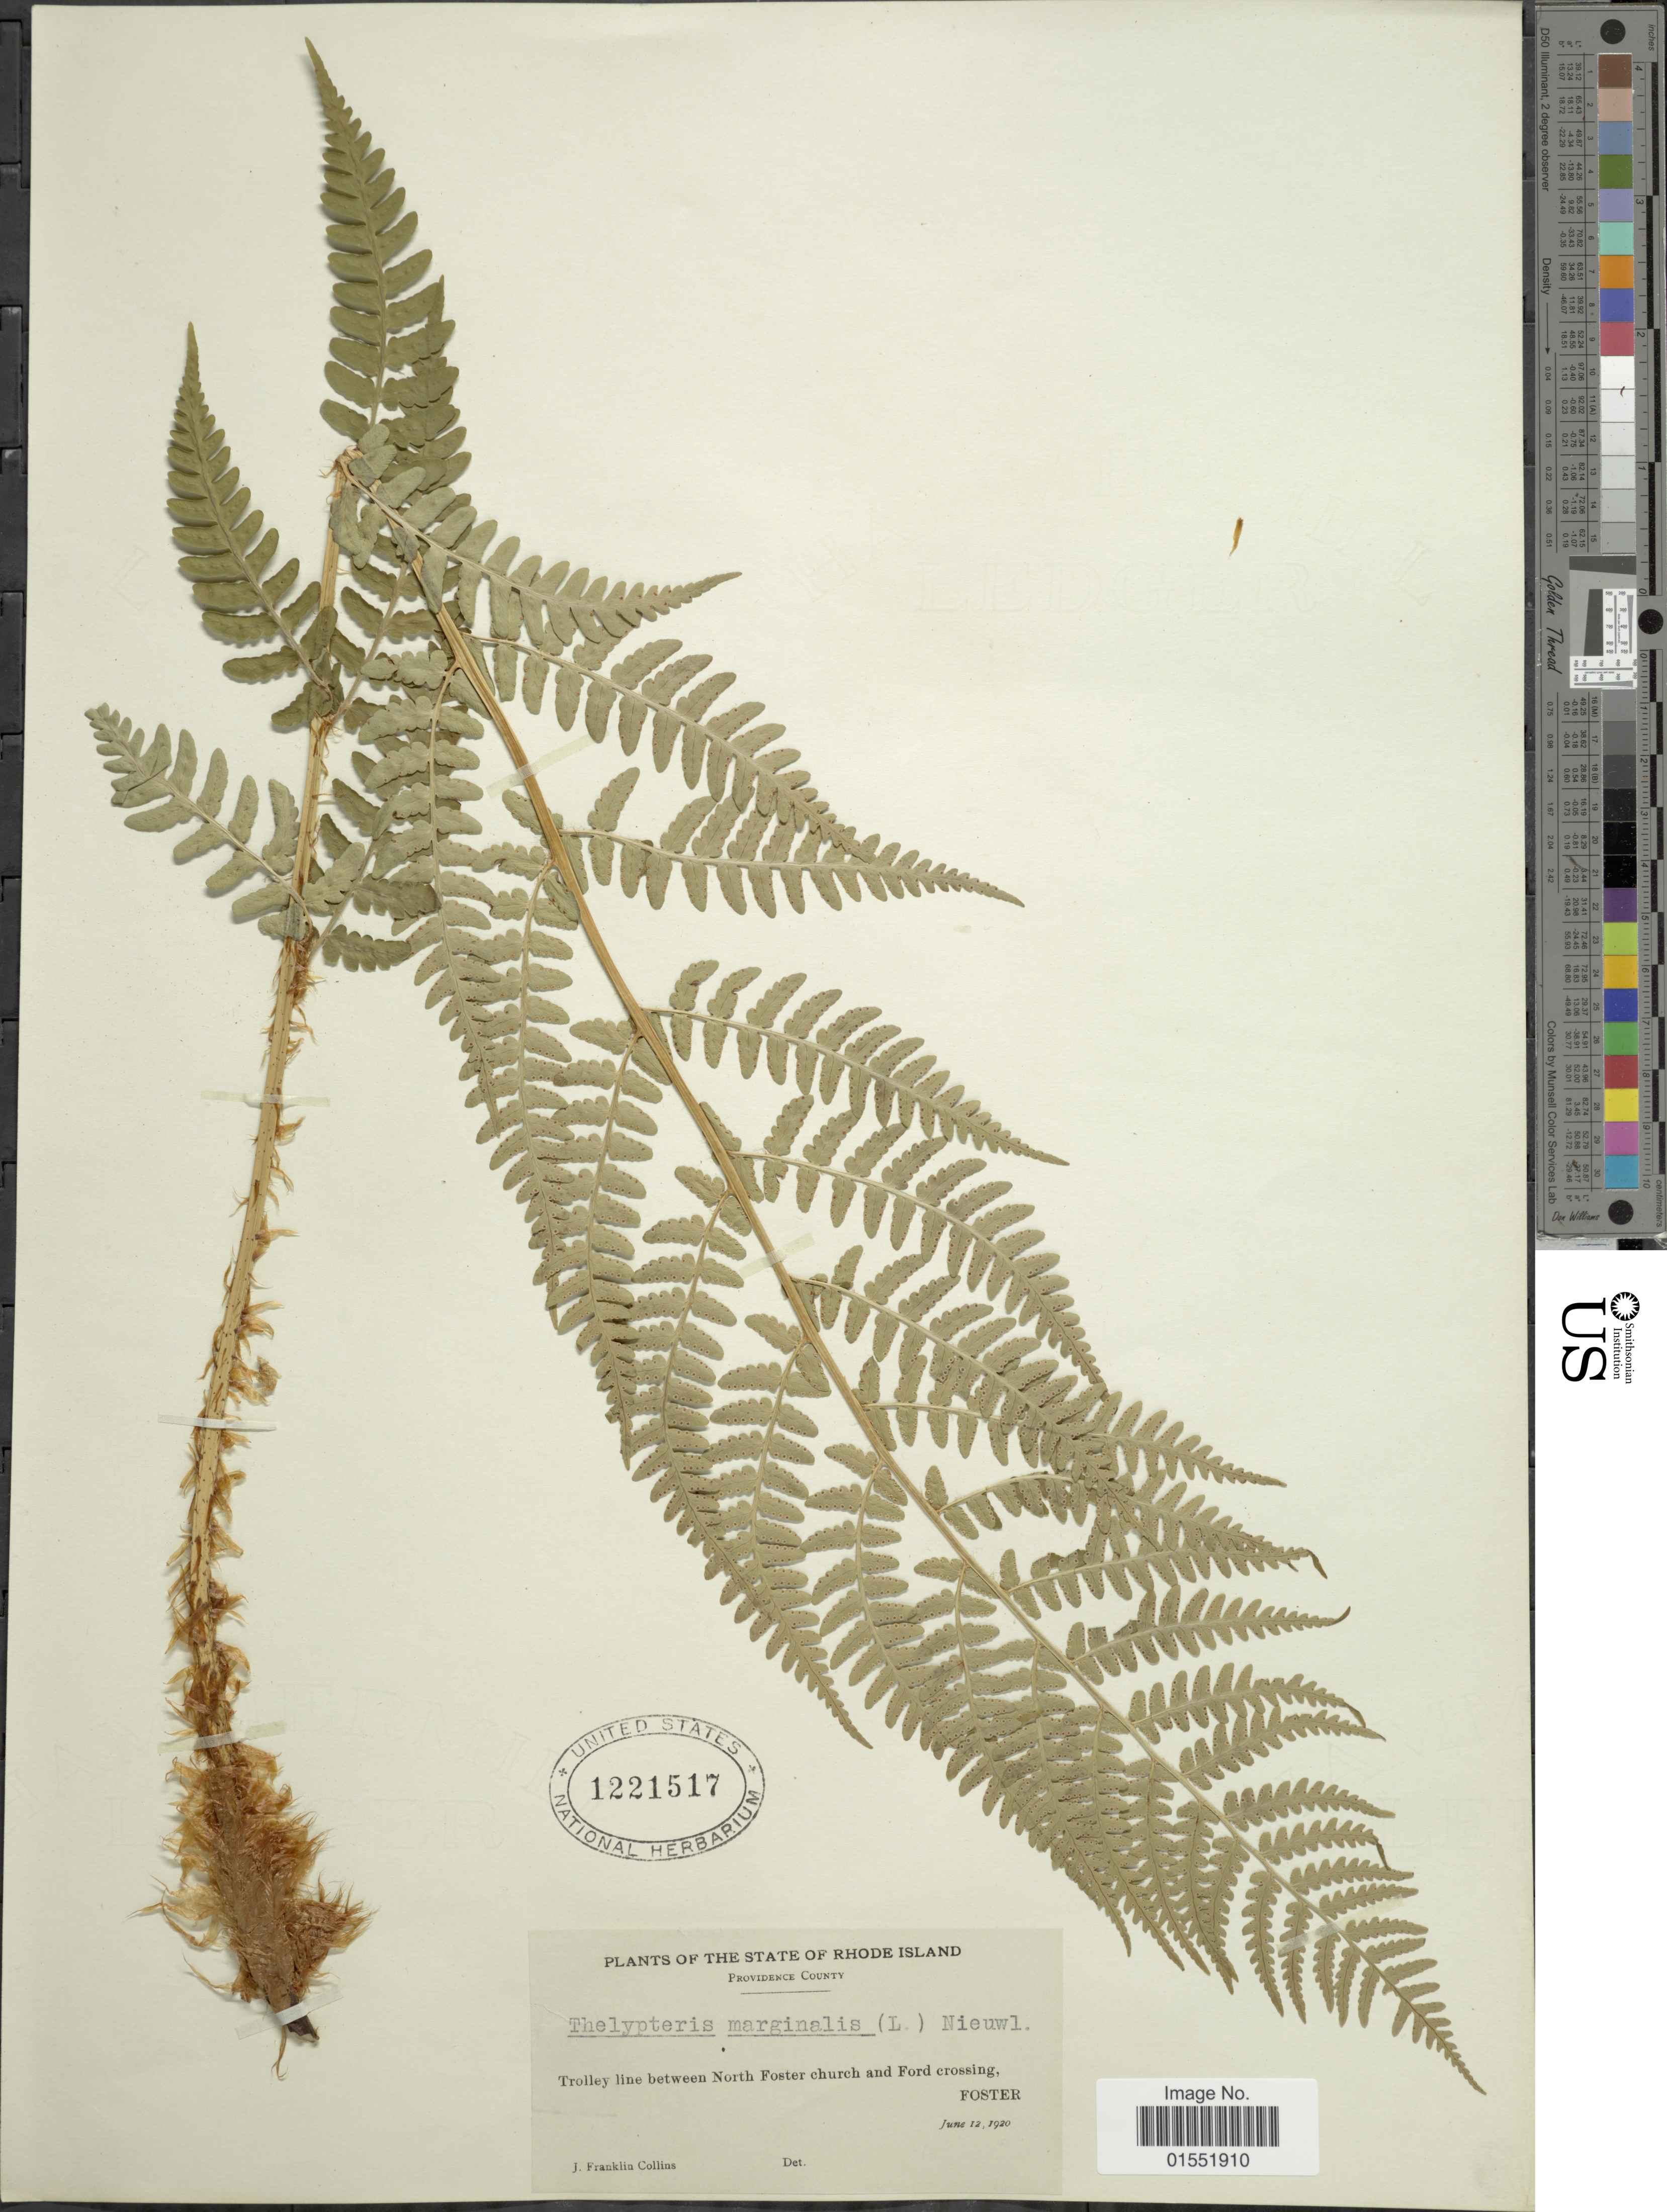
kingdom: Plantae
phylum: Tracheophyta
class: Polypodiopsida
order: Polypodiales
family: Dryopteridaceae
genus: Dryopteris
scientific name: Dryopteris marginalis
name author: (L.) A. Gray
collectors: J. Collins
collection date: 1920-06-12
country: United States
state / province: Rhode Island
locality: Providence County. Trolley line between North Foster church and Ford crossing. Foster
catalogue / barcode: US 1221517